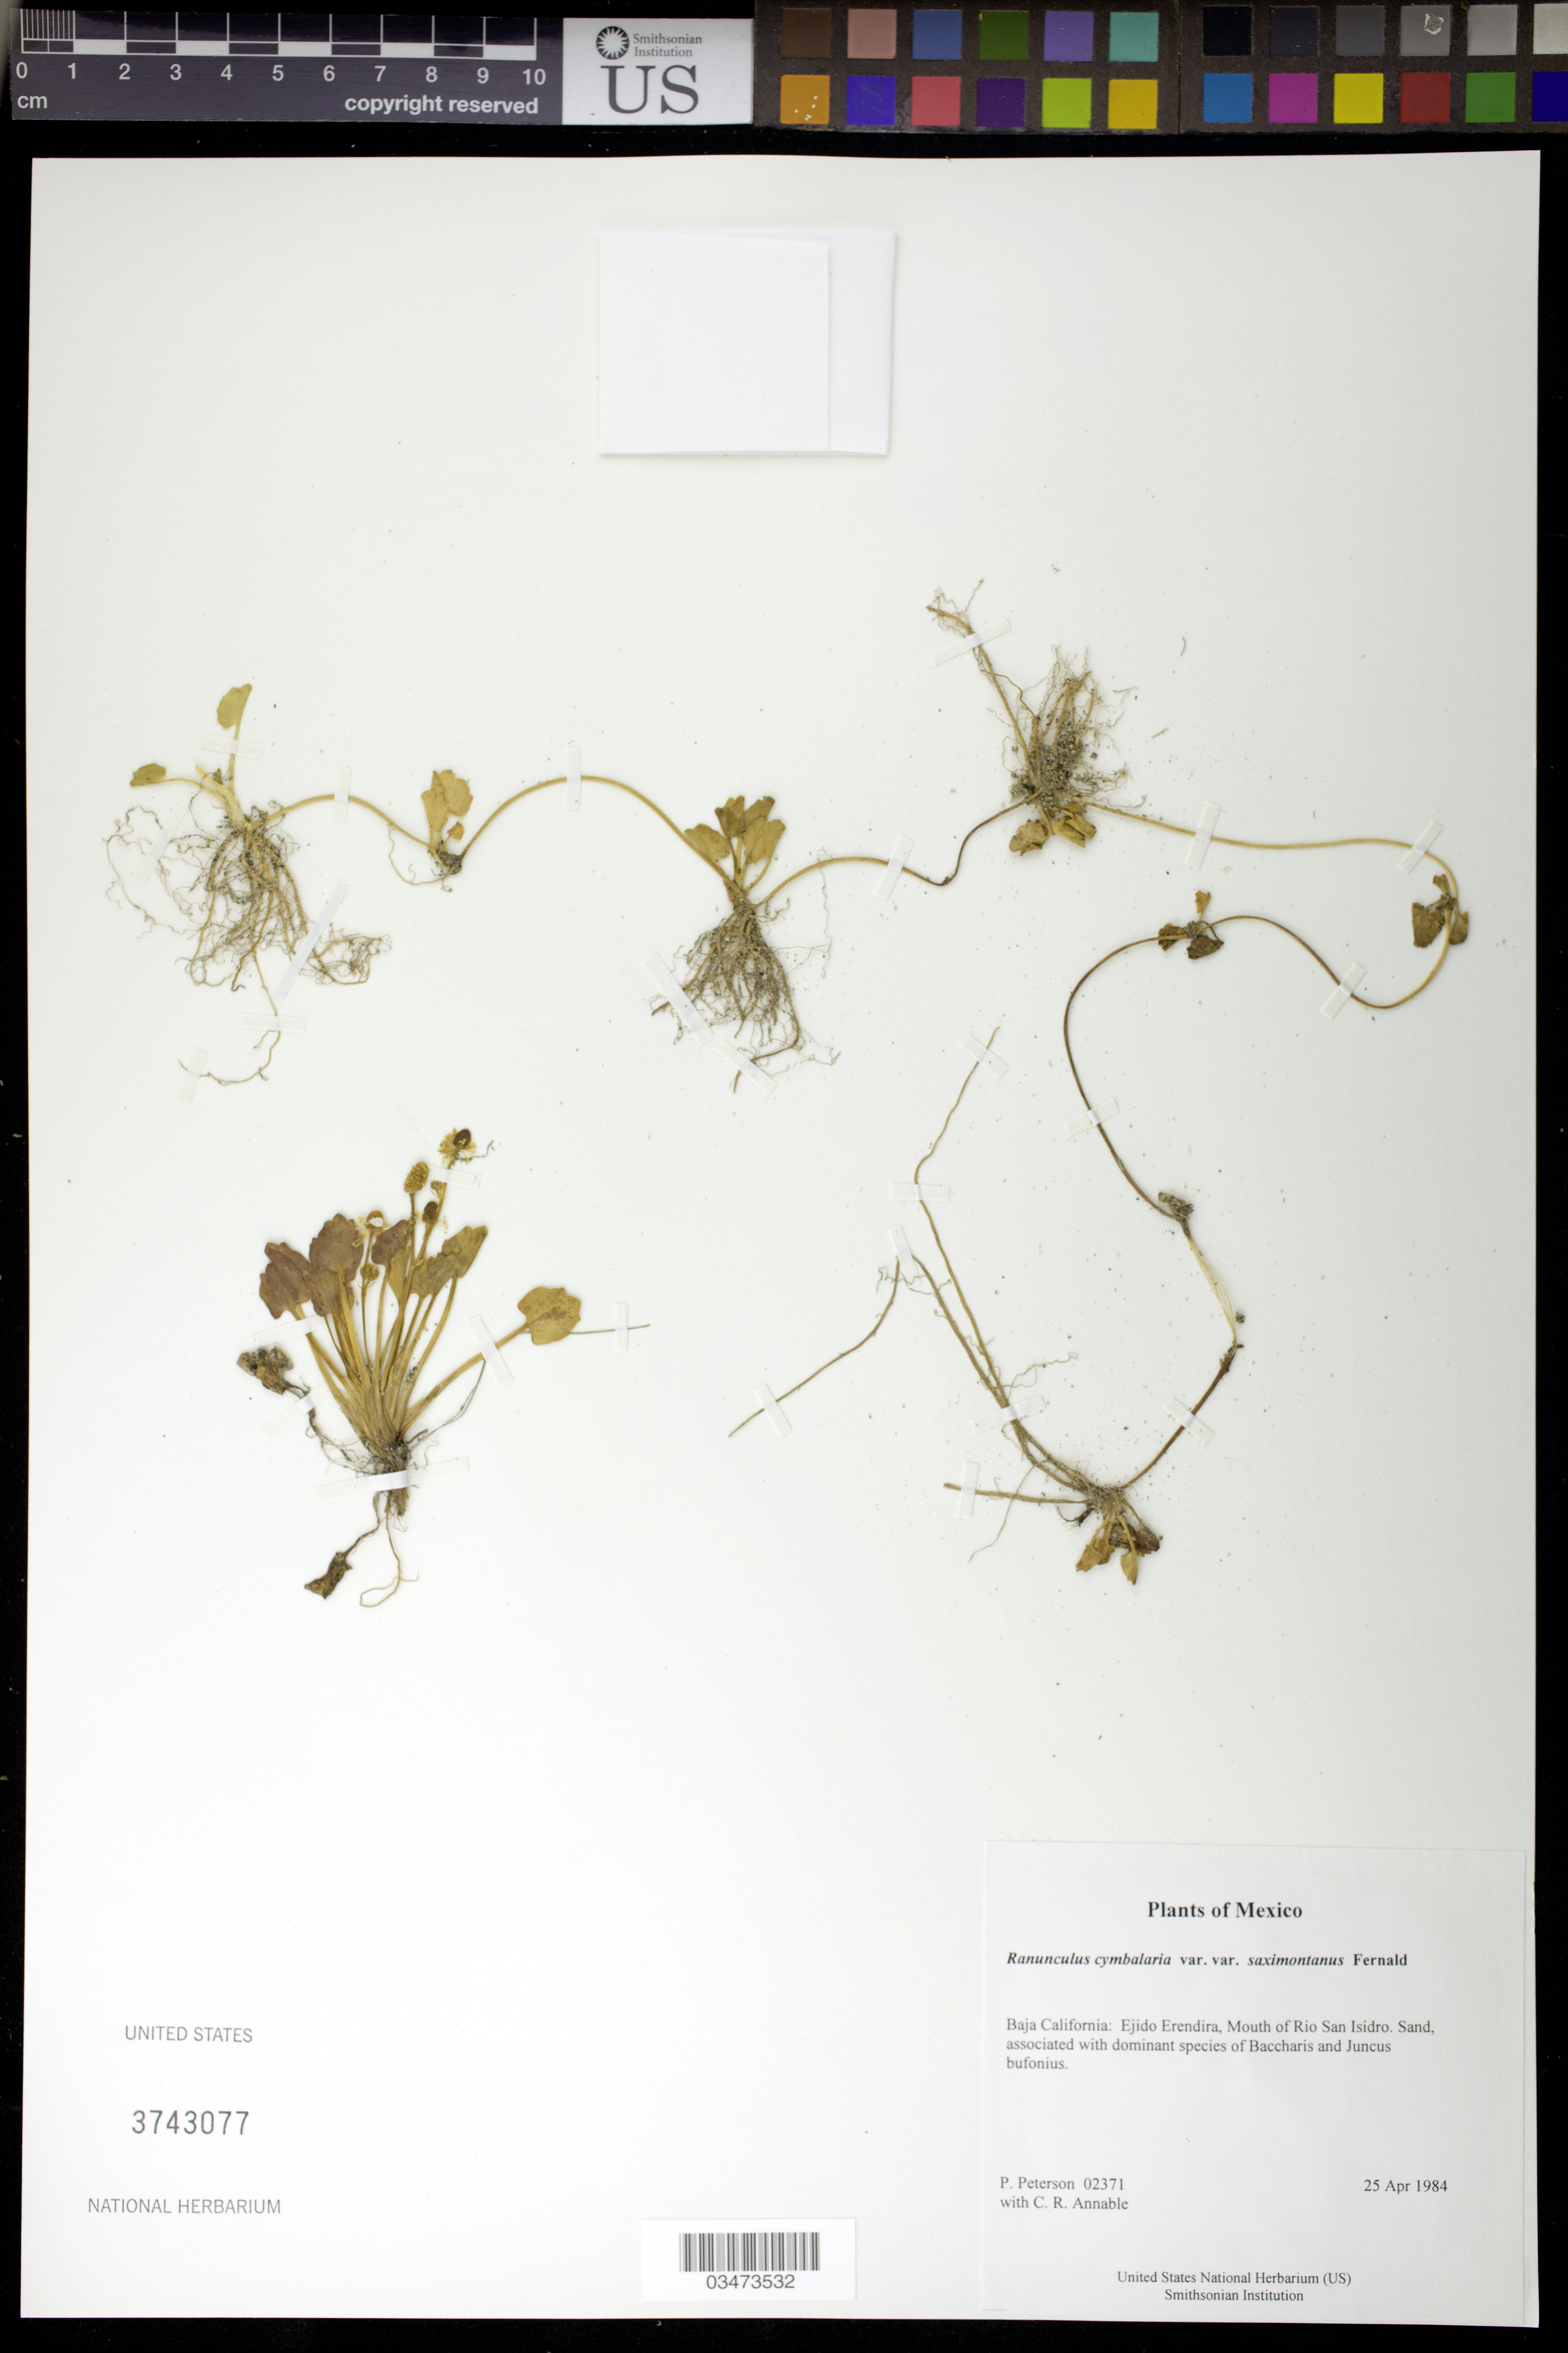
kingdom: Plantae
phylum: Tracheophyta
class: Magnoliopsida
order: Ranunculales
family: Ranunculaceae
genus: Ranunculus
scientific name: Ranunculus cymbalaria var. saximontanus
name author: Fernald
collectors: P. M. Peterson & C. R. Annable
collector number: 02371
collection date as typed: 25 Apr 1984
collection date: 1984-04-25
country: Mexico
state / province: Baja California Norte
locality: Ejido Erendira, Mouth of Rio San Isidro.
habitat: Sand, associated with dominant species of Baccharis and Juncus bufonius.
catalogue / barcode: US 3743077